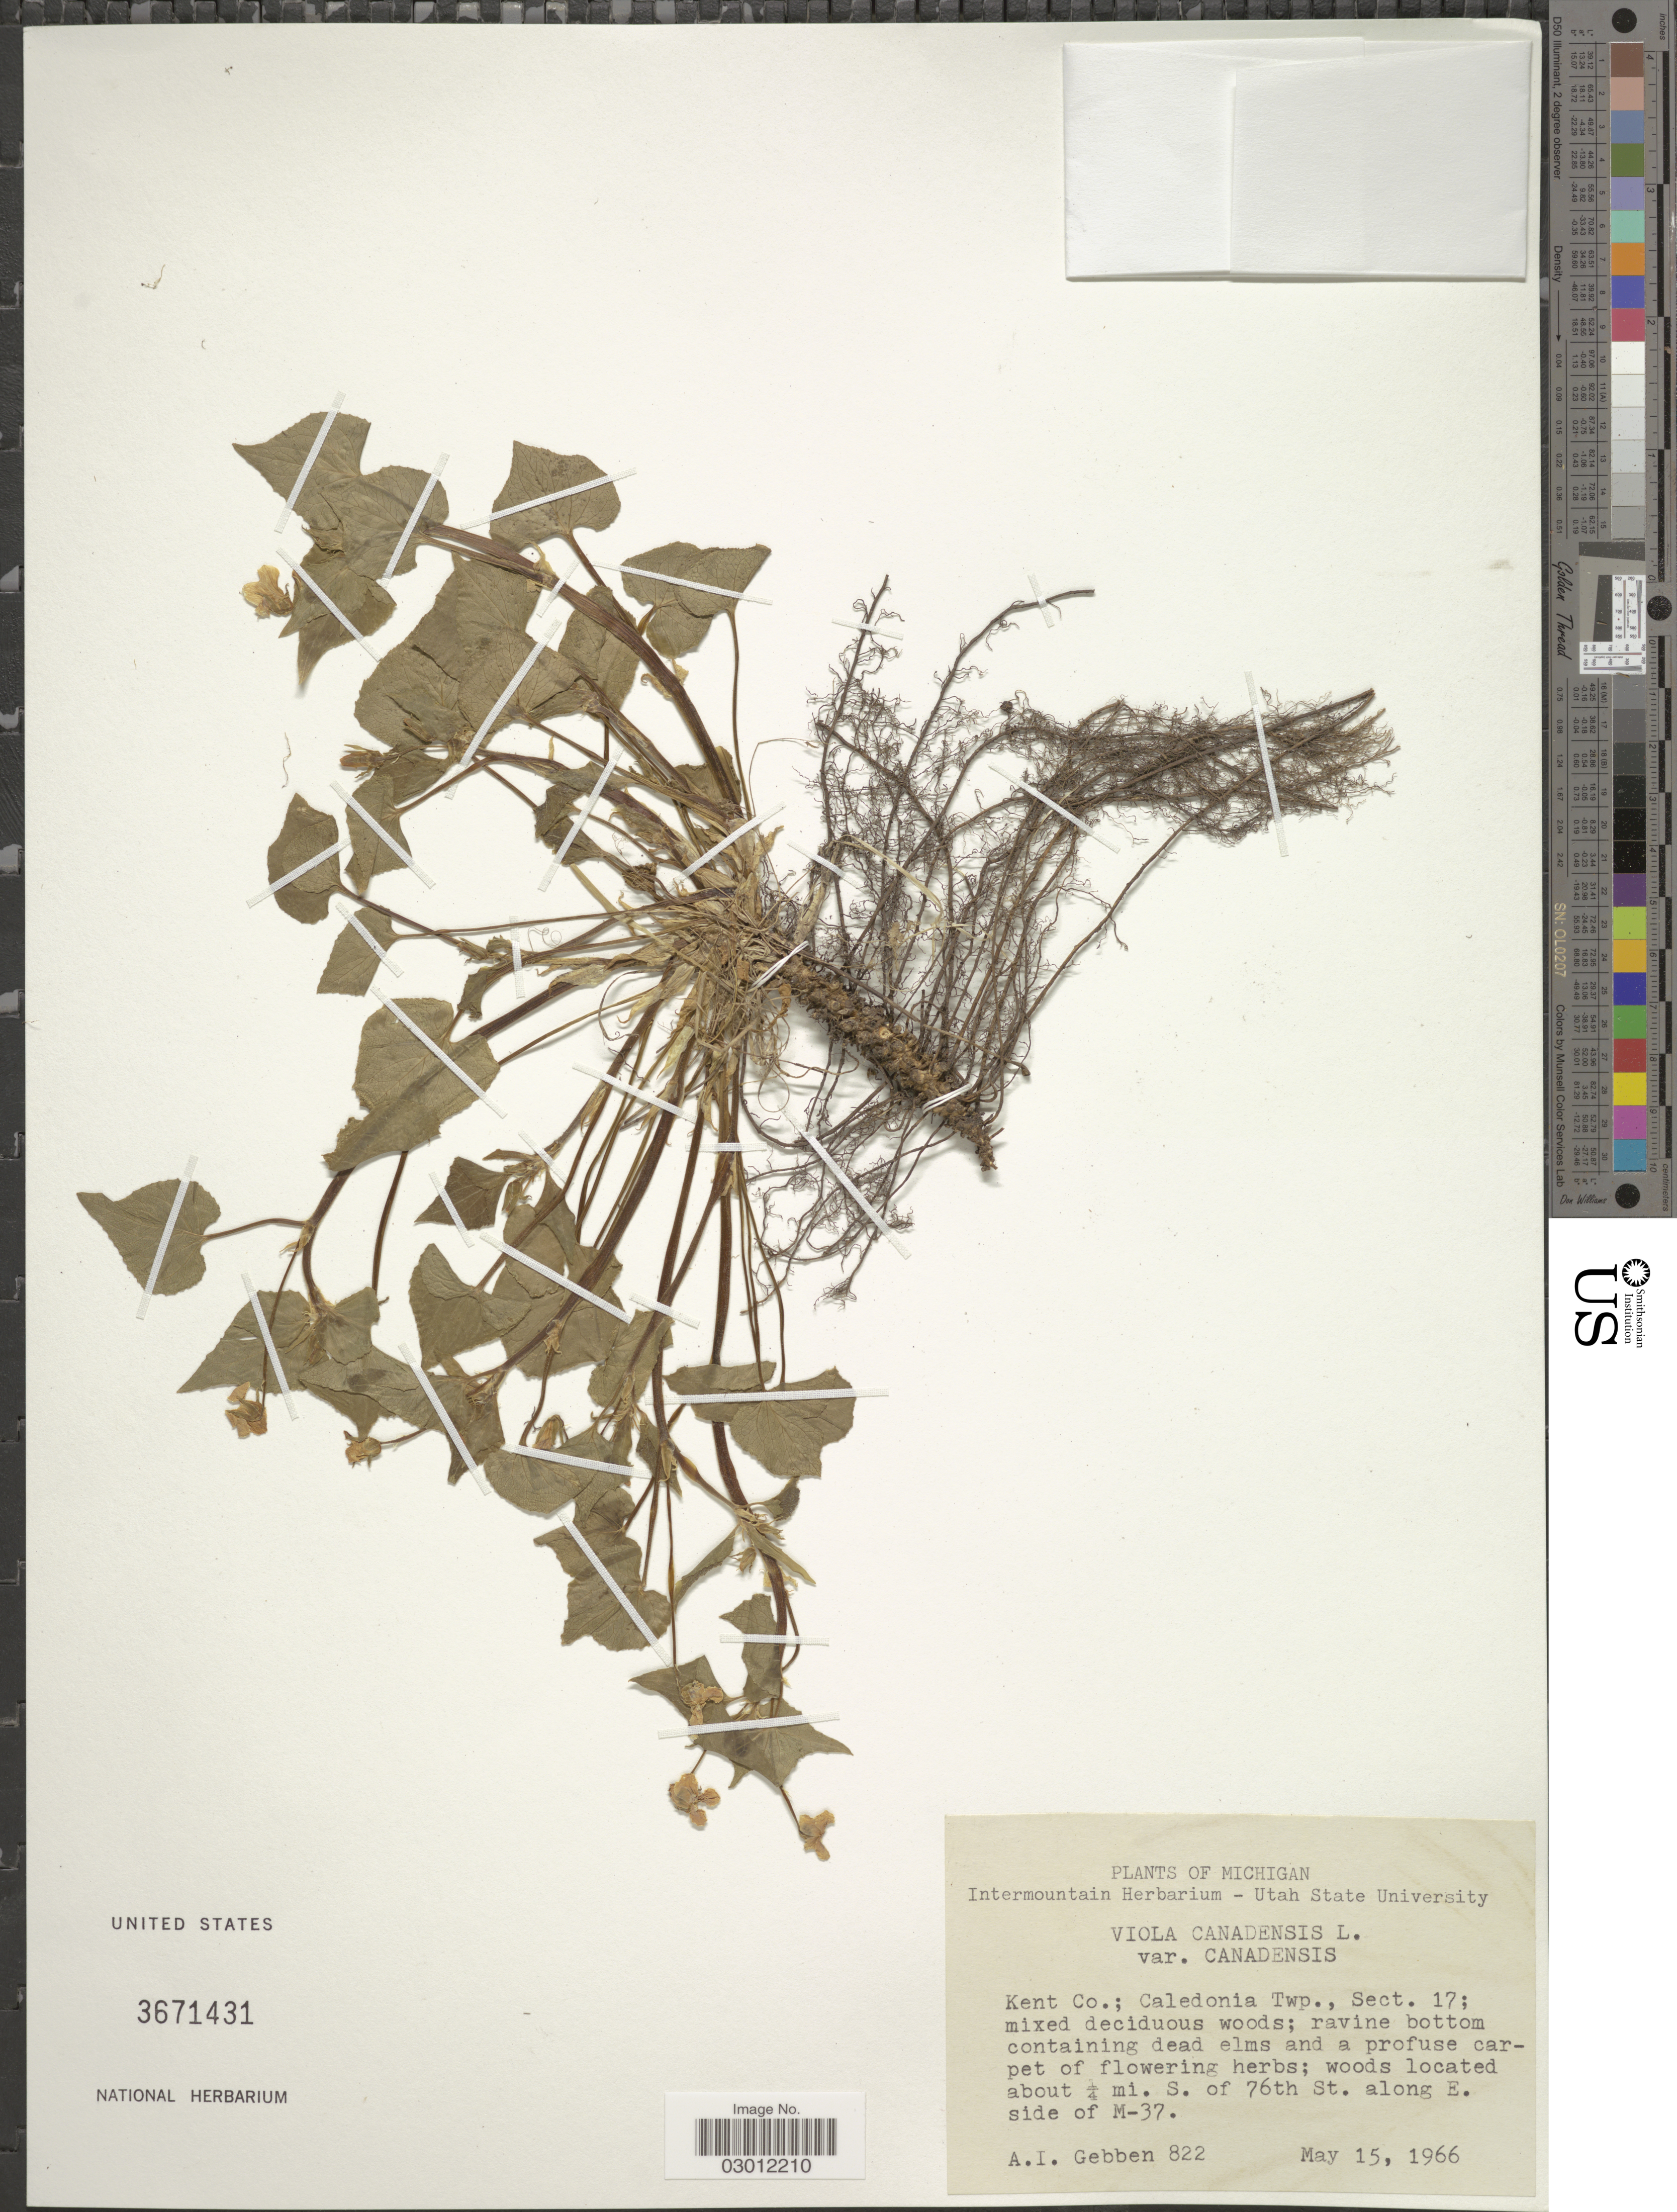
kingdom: Plantae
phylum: Tracheophyta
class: Magnoliopsida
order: Malpighiales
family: Violaceae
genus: Viola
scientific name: Viola canadensis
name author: L.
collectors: A. Gebben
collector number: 822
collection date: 1966-05-15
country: United States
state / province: Michigan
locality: Kent Co.; Caledonia Twp. Sect. 17.; woods located about ¼ mi. S. of the 76th St. along E. side of M-37.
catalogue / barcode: US 3671431